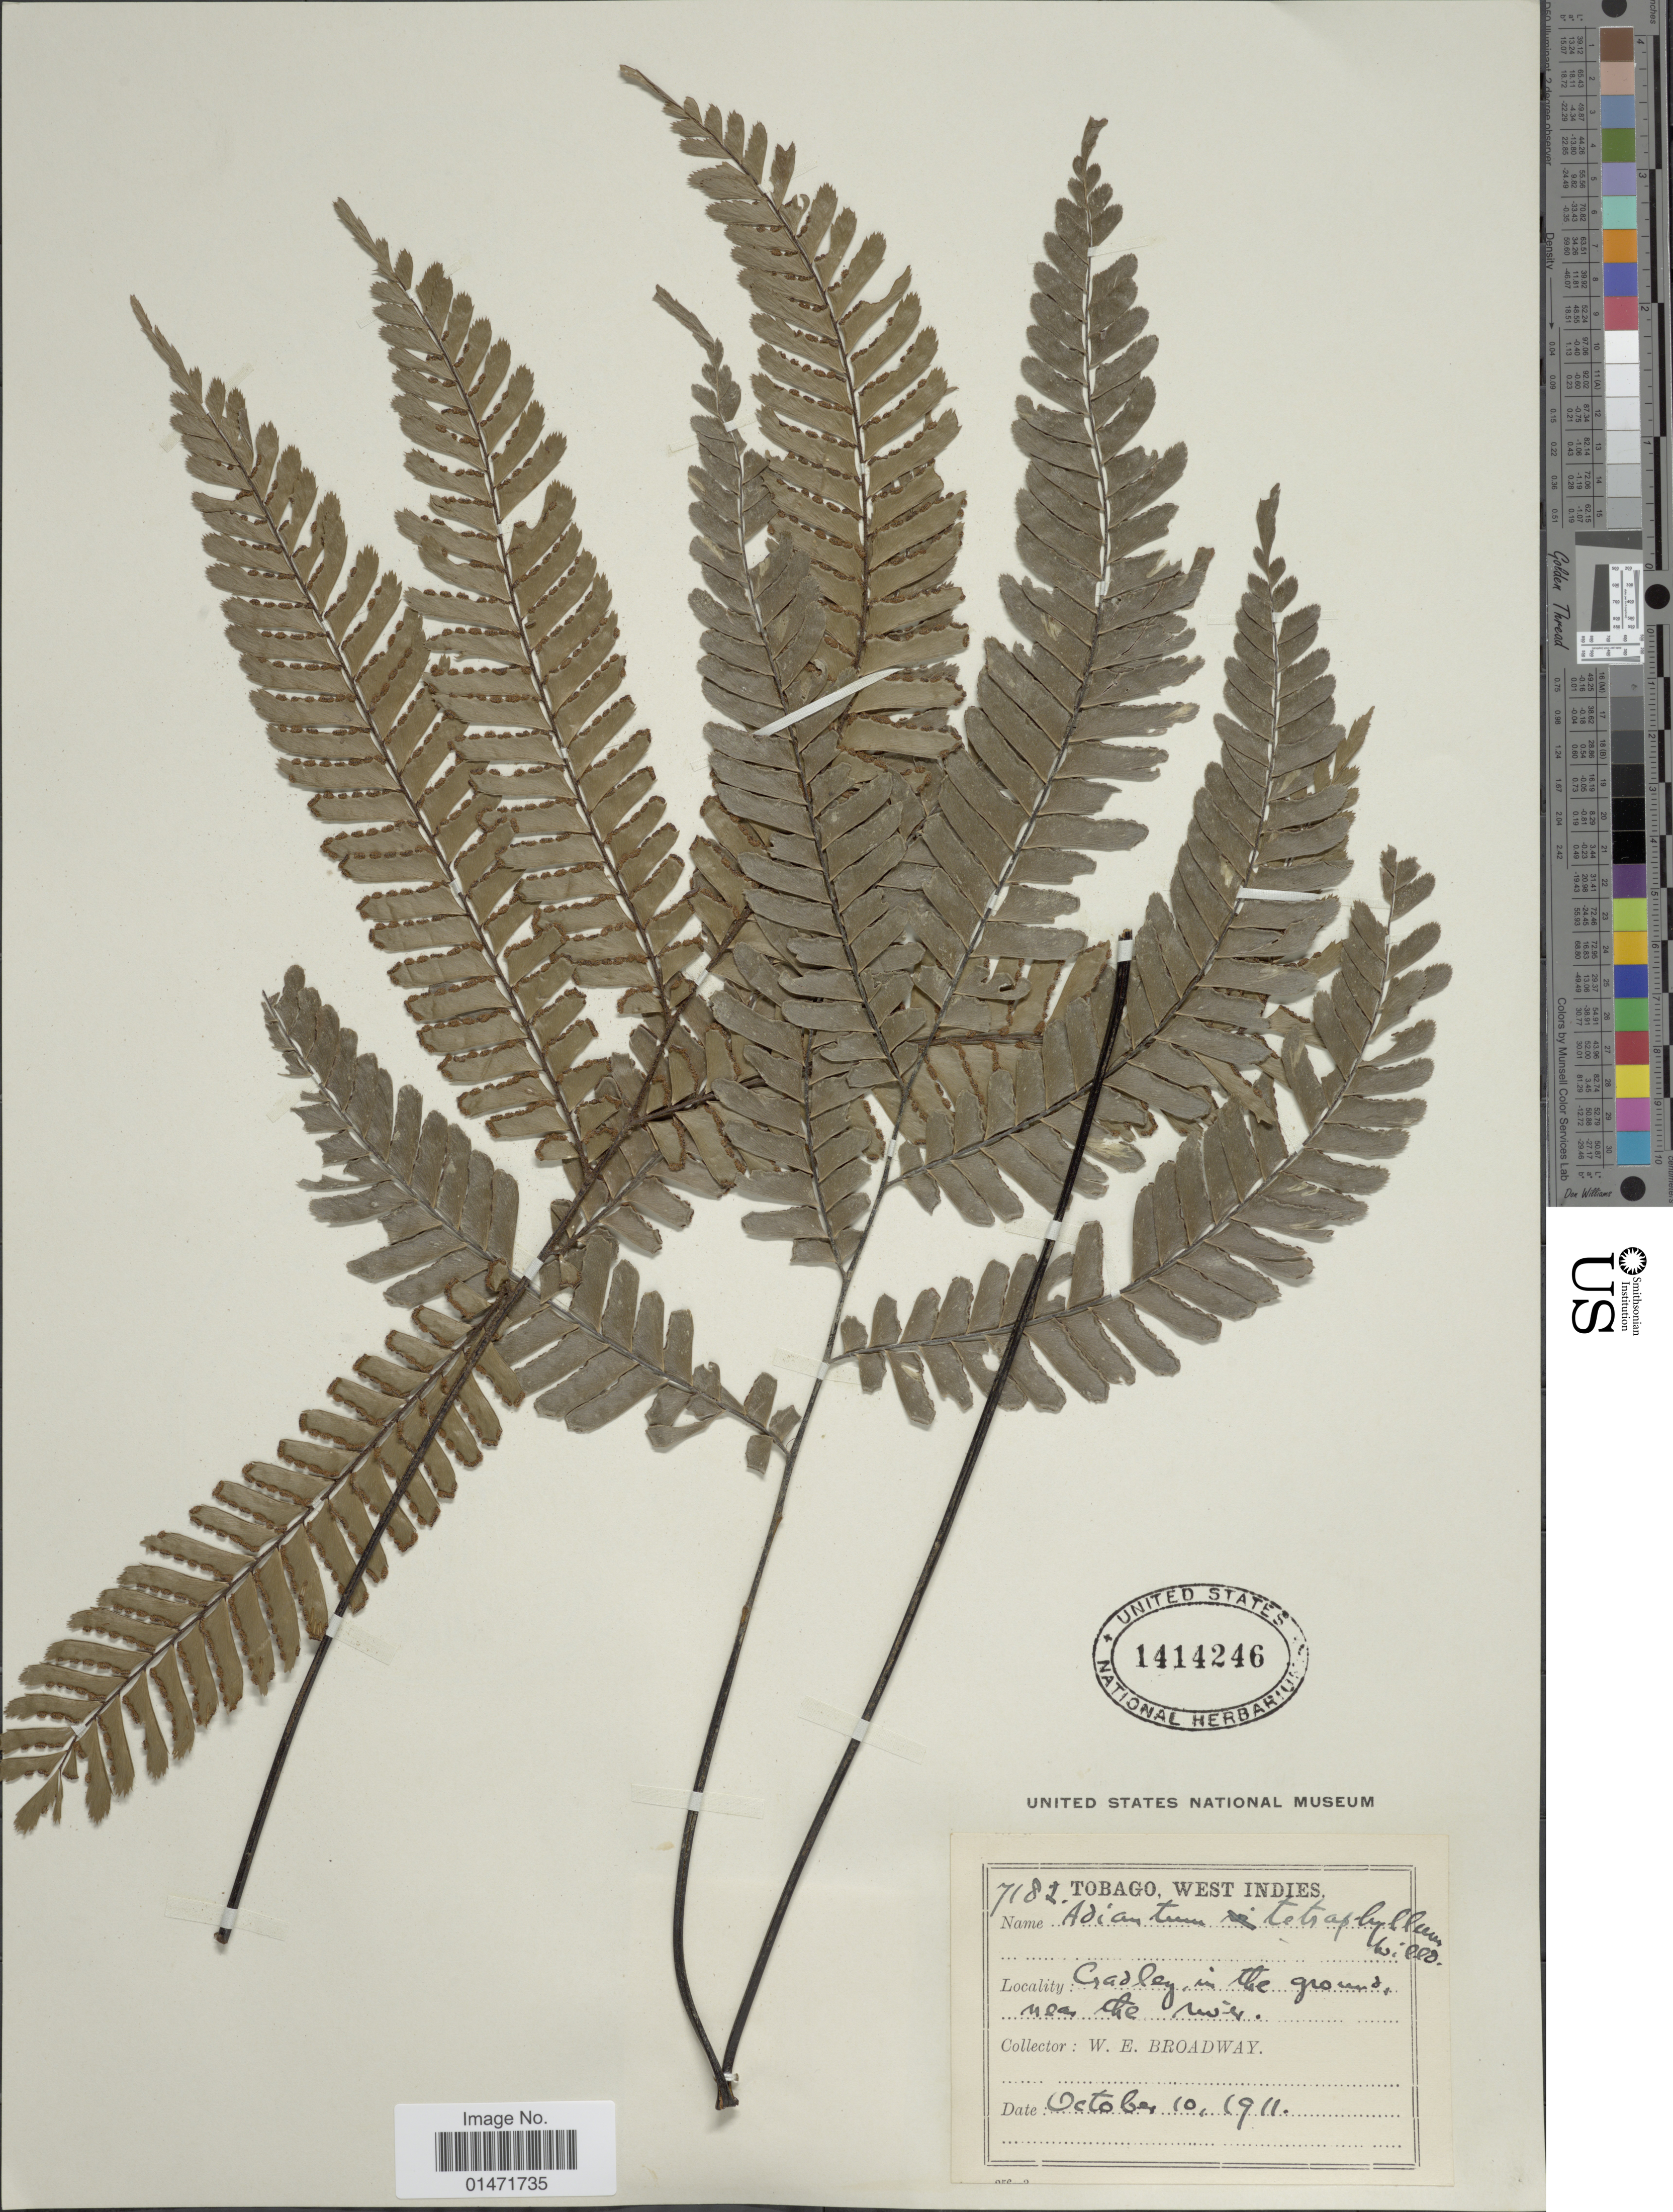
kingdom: Plantae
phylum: Tracheophyta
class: Polypodiopsida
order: Polypodiales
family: Pteridaceae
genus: Adiantum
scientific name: Adiantum tetraphyllum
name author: Humb. & Bonpl. ex Willd.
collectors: W. E. Broadway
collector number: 7182*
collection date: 1911-10-10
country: Trinidad and Tobago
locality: Tobago, West Indies. Cradley in the ground, near the river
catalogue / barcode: US 1414246